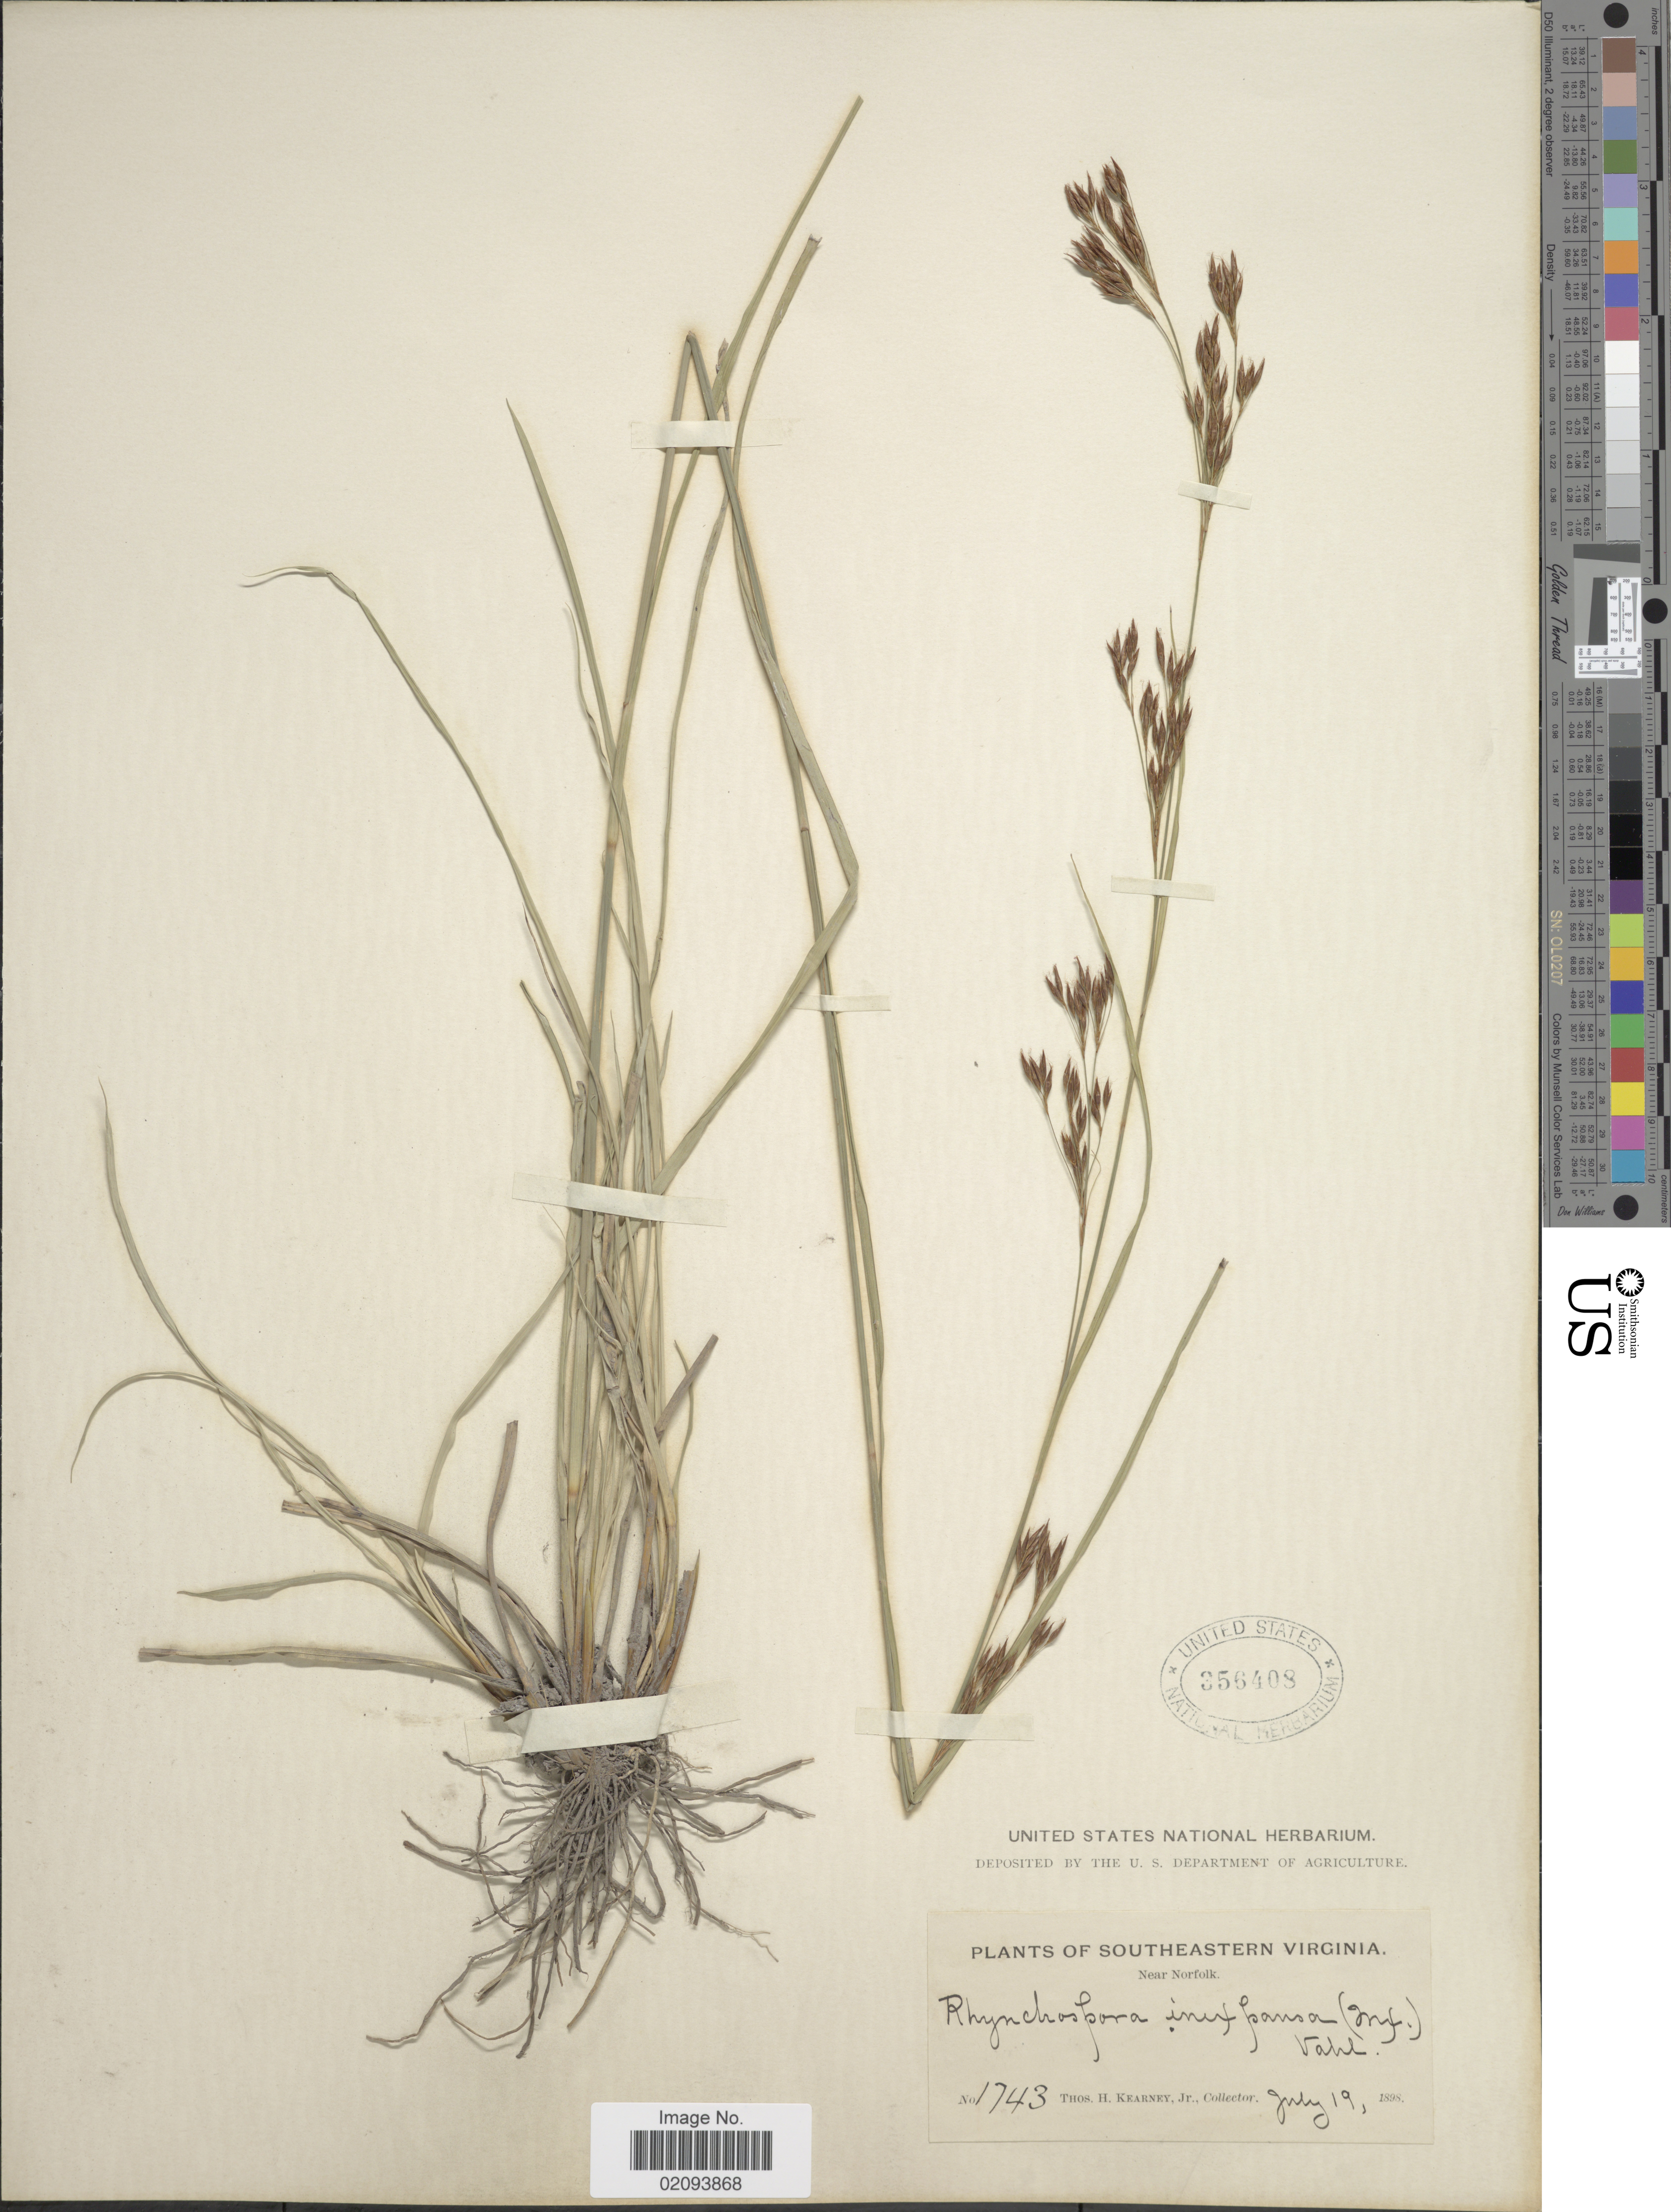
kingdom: Plantae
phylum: Tracheophyta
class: Liliopsida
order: Poales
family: Cyperaceae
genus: Rhynchospora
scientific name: Rhynchospora inexpansa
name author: (Michx.) Vahl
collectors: T. H. Kearney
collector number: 1743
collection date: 1896-07-19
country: United States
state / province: Virginia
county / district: City of Norfolk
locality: Southeastern Virginia. Near Norfolk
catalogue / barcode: US 356408